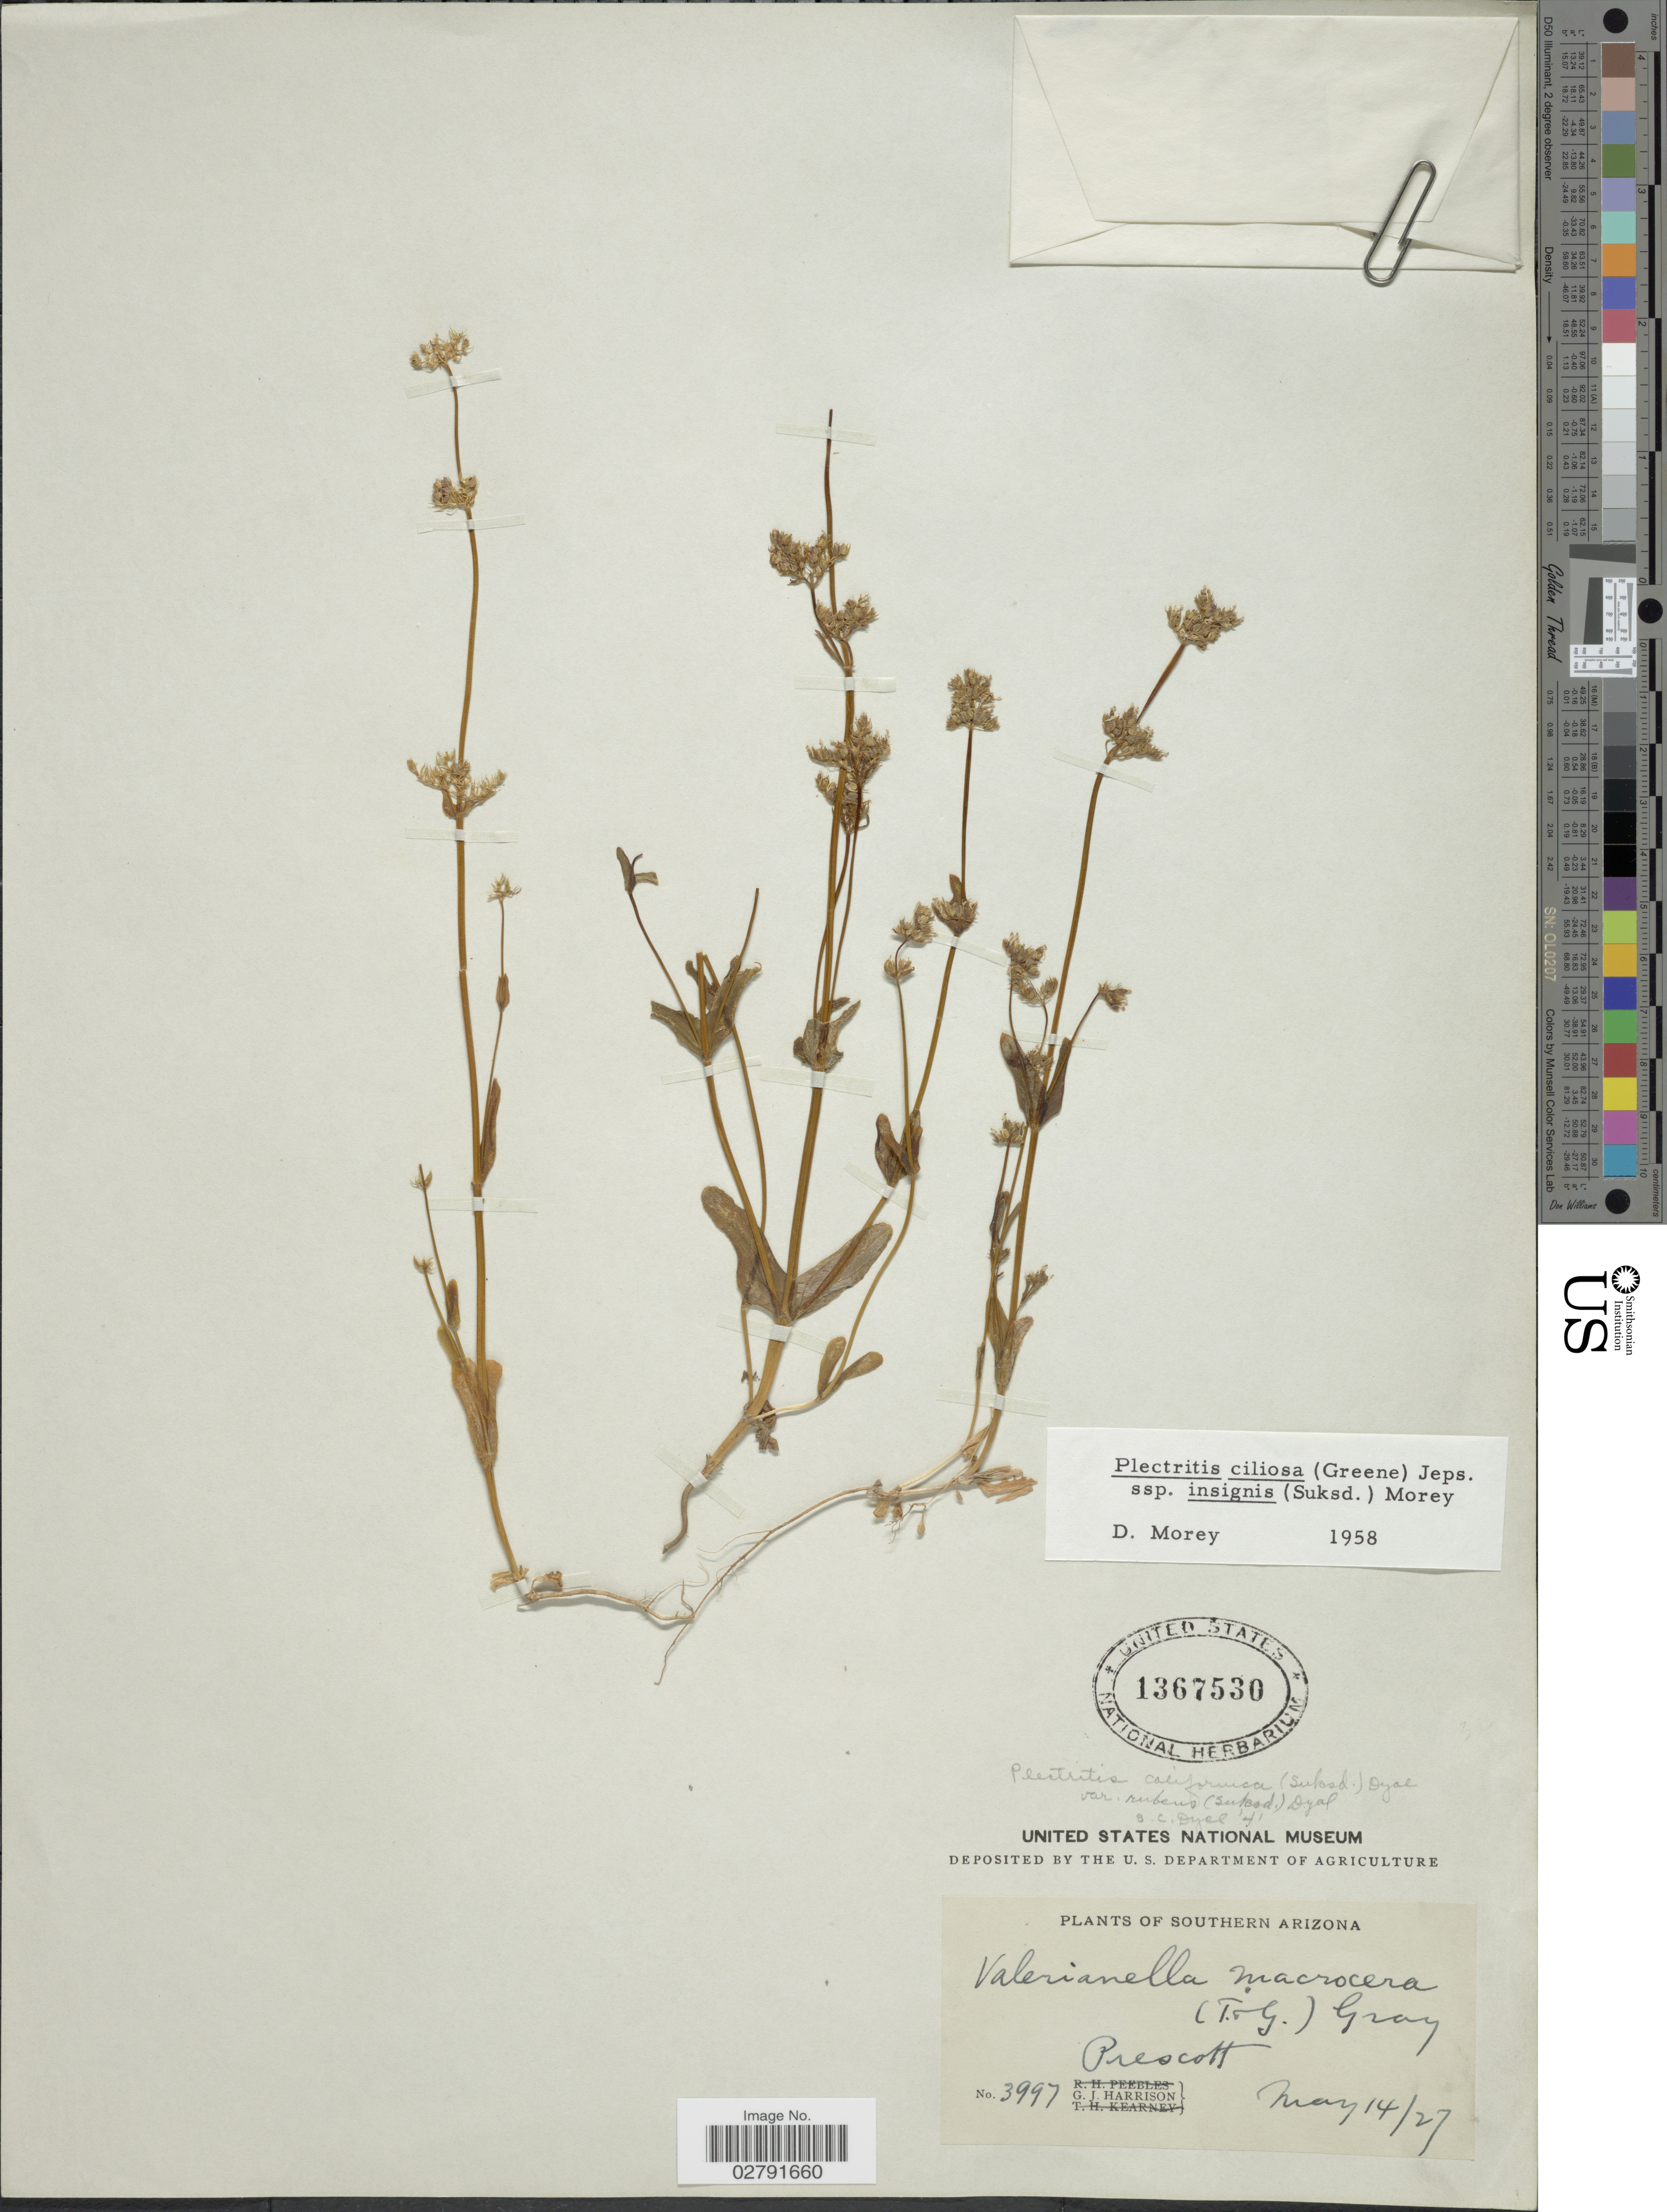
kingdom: Plantae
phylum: Tracheophyta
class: Magnoliopsida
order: Dipsacales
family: Caprifoliaceae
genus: Plectritis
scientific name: Plectritis ciliosa subsp. insignis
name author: (Suksd.) Morey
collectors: G. J. Harrison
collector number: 3997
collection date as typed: Transcribed d/m/y: 14/5/27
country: United States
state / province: Arizona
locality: Southern Arizona. Prescott.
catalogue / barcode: US 1367530